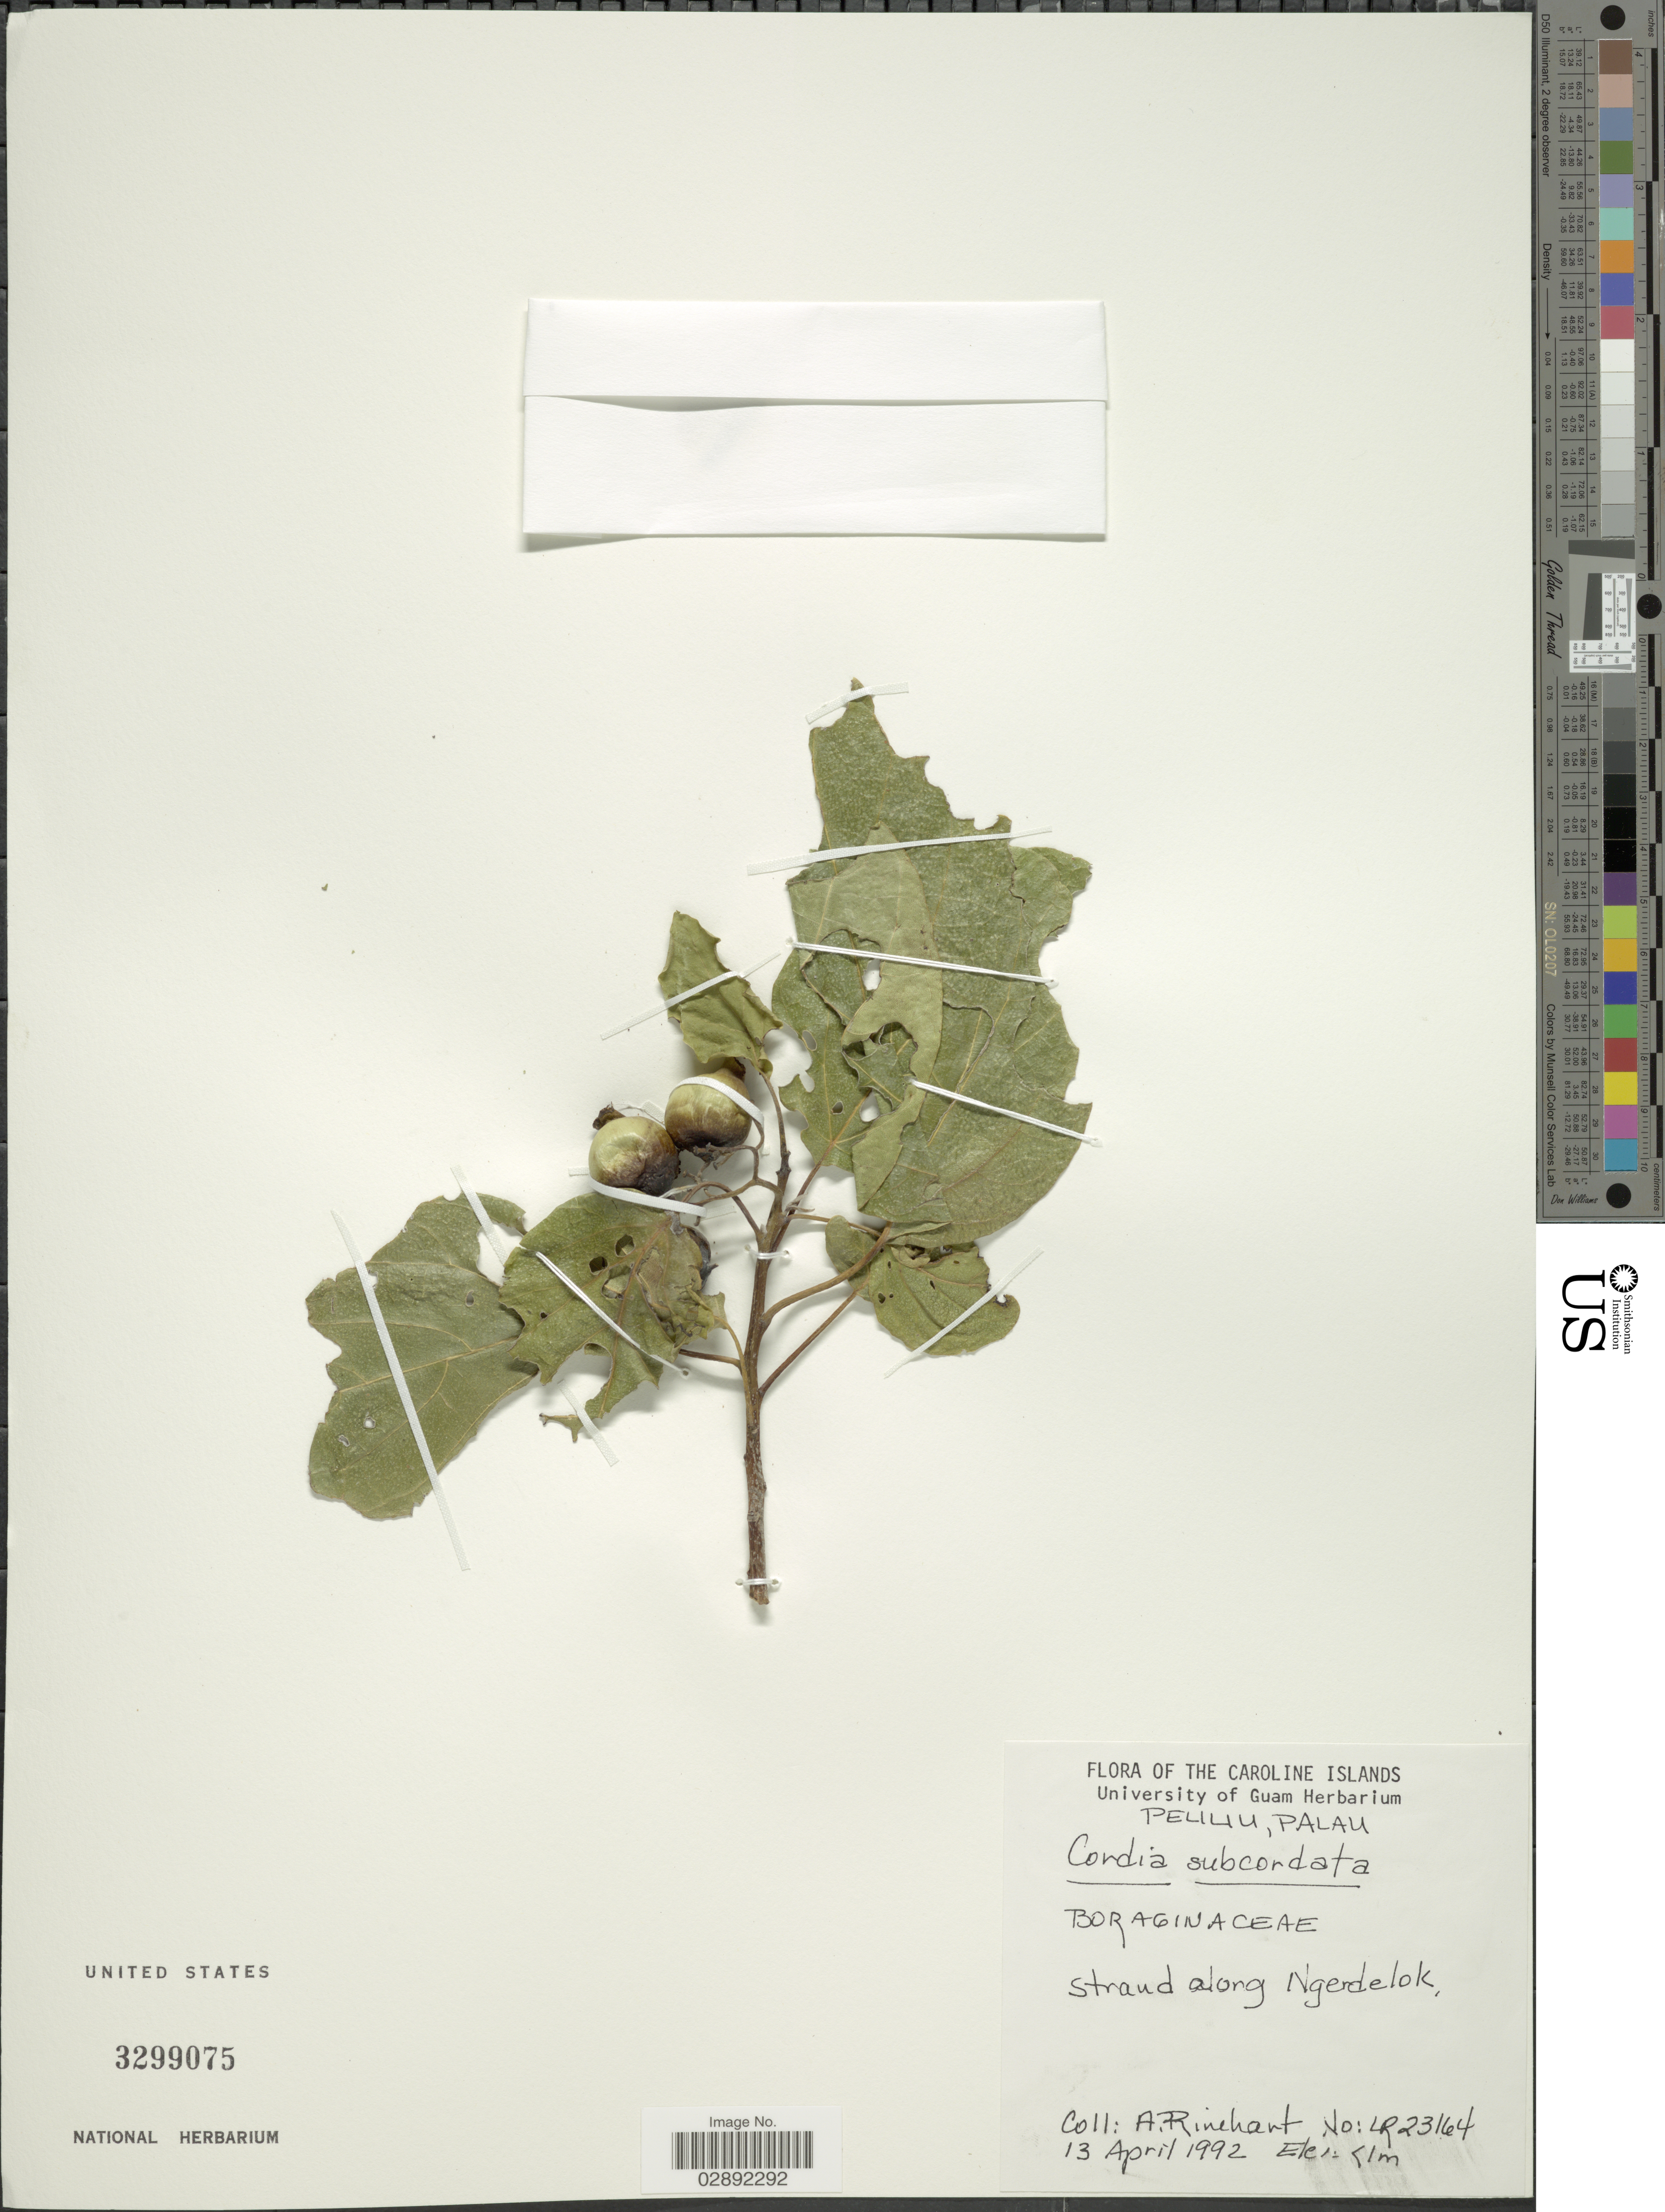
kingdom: Plantae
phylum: Tracheophyta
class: Magnoliopsida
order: Boraginales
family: Cordiaceae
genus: Cordia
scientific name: Cordia subcordata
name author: Lam.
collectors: A. Rinehart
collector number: LR23164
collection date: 1992-04-13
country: Palau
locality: Peliliu, Palau. Strand along Ngerdelok. Caroline Islands.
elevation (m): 1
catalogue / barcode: US 3299075